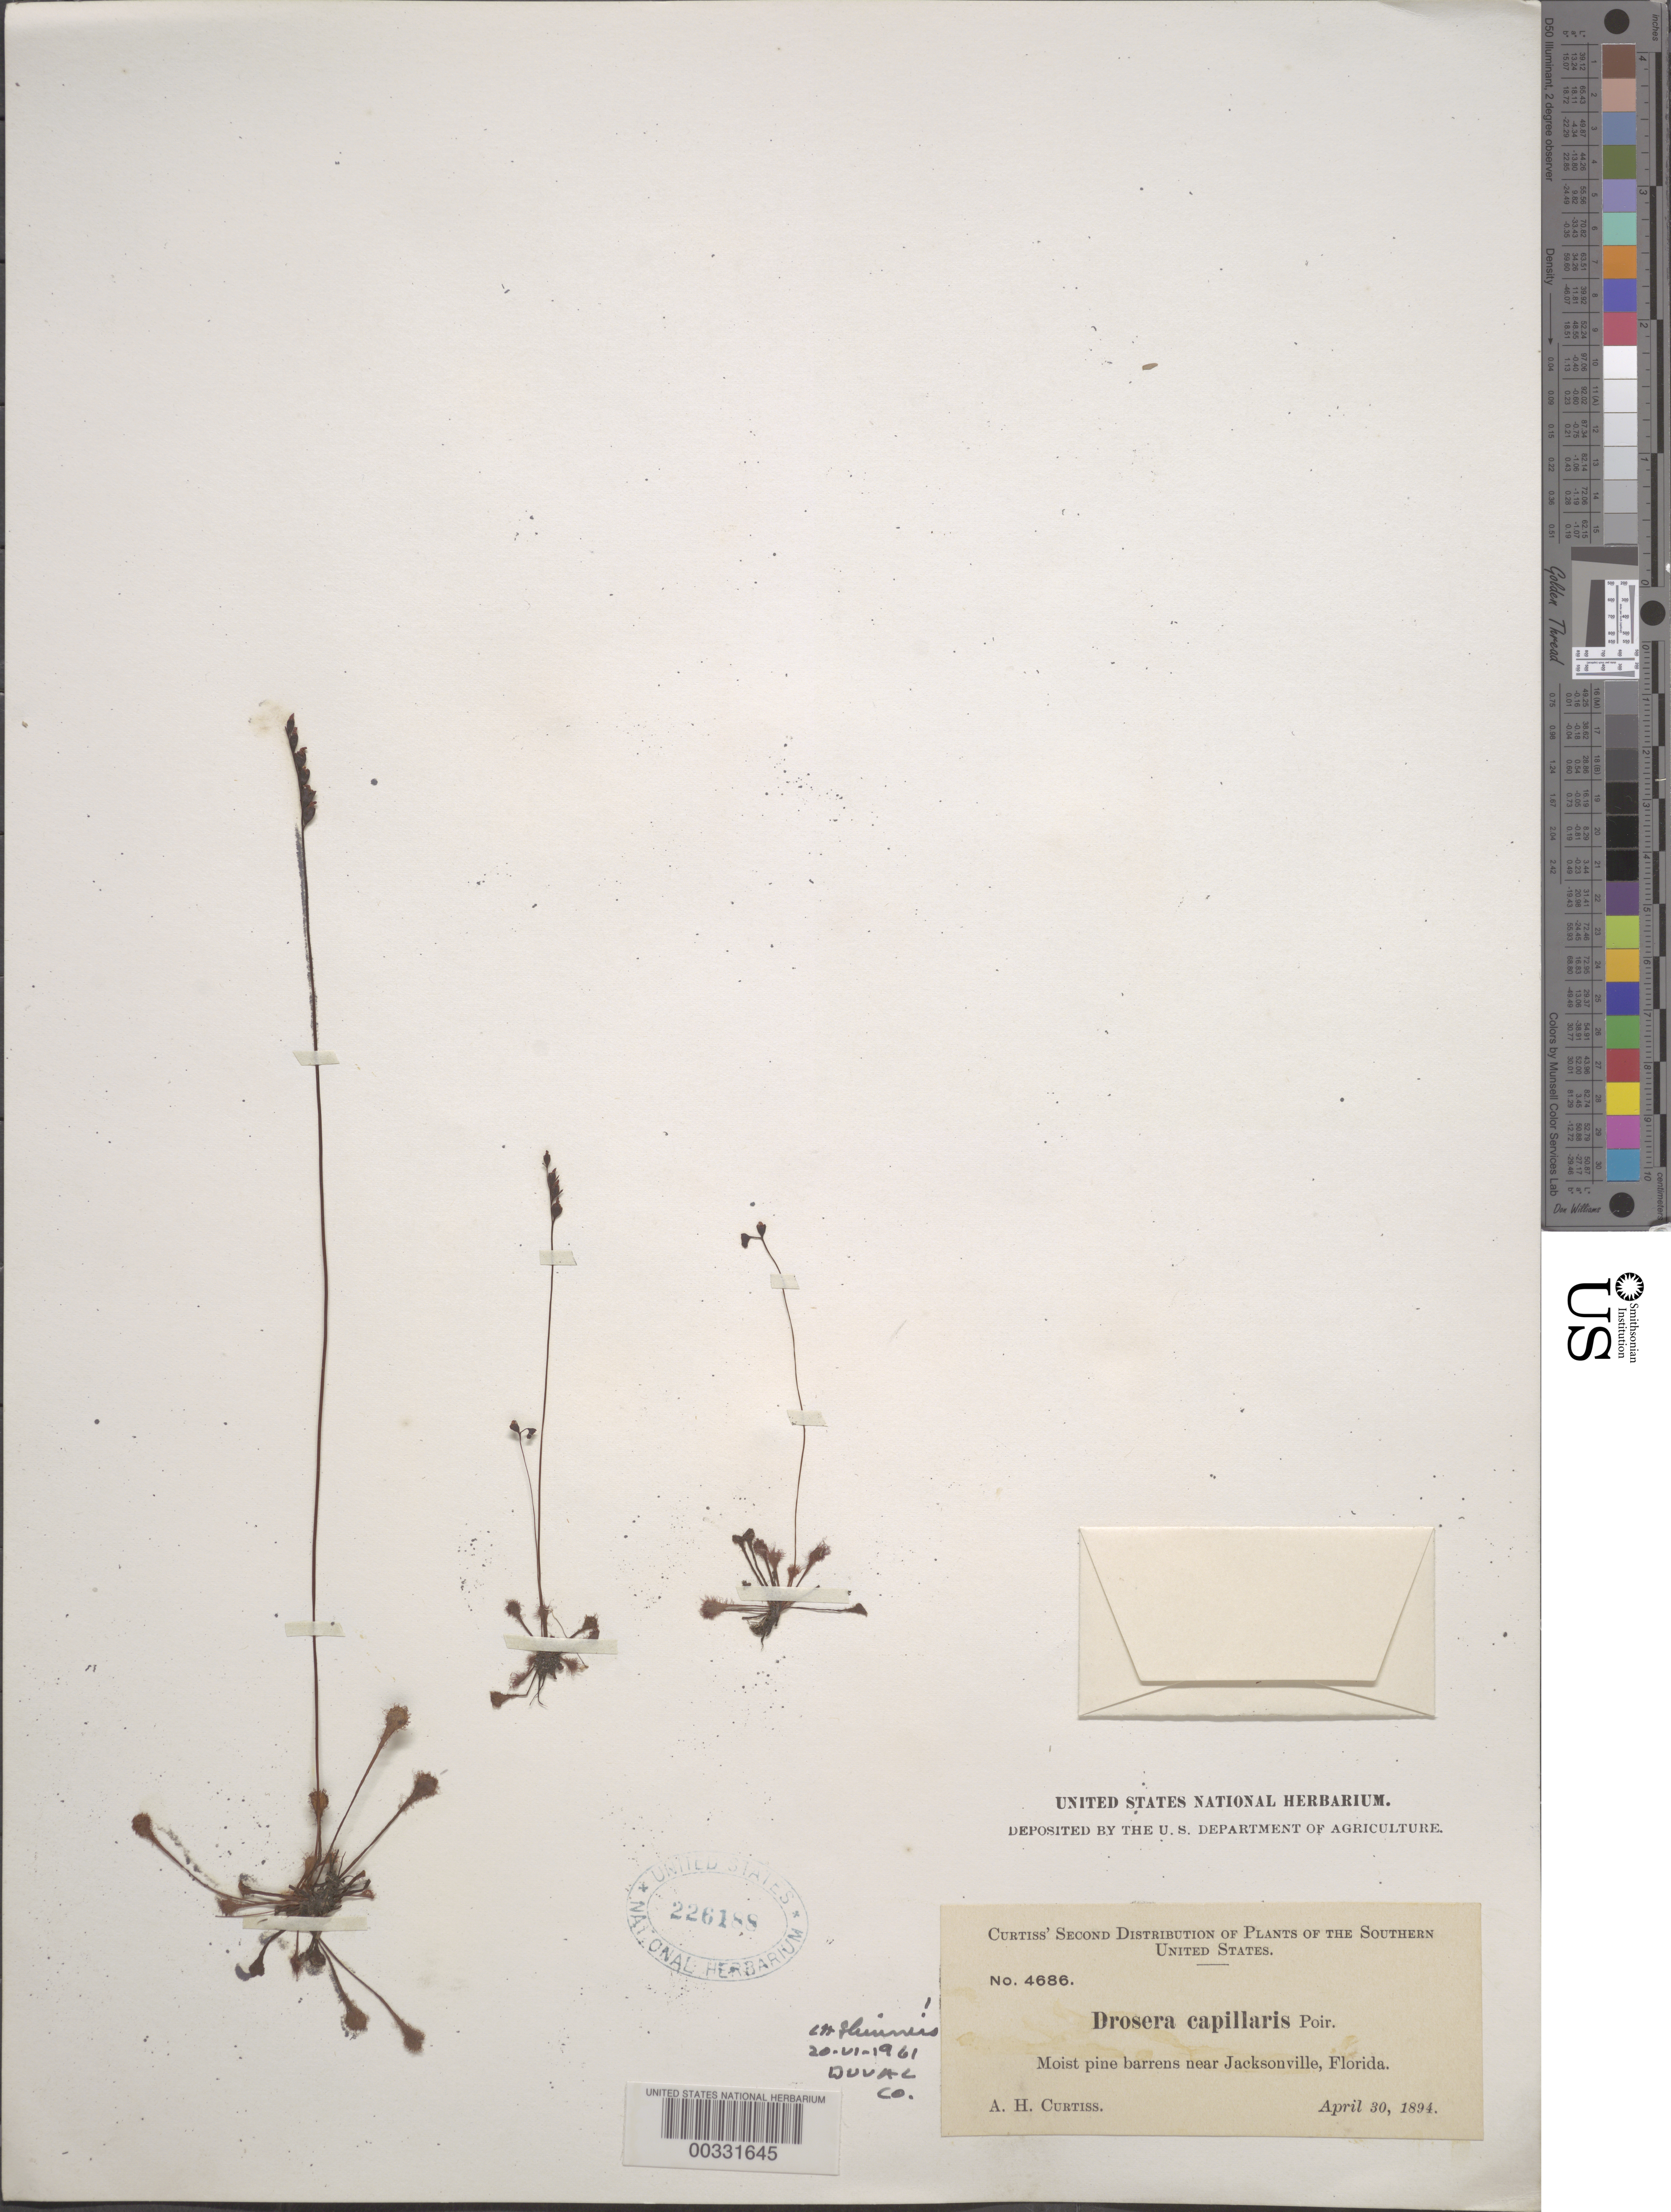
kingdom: Plantae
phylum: Tracheophyta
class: Magnoliopsida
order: Caryophyllales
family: Droseraceae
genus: Drosera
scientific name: Drosera capillaris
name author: Poir.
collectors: A. H. Curtiss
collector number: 4686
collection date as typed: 30 Apr 1894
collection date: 1894-04-30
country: United States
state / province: Florida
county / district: Duval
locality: Jacksonville, near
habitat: Moist pine barrens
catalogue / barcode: US 226188